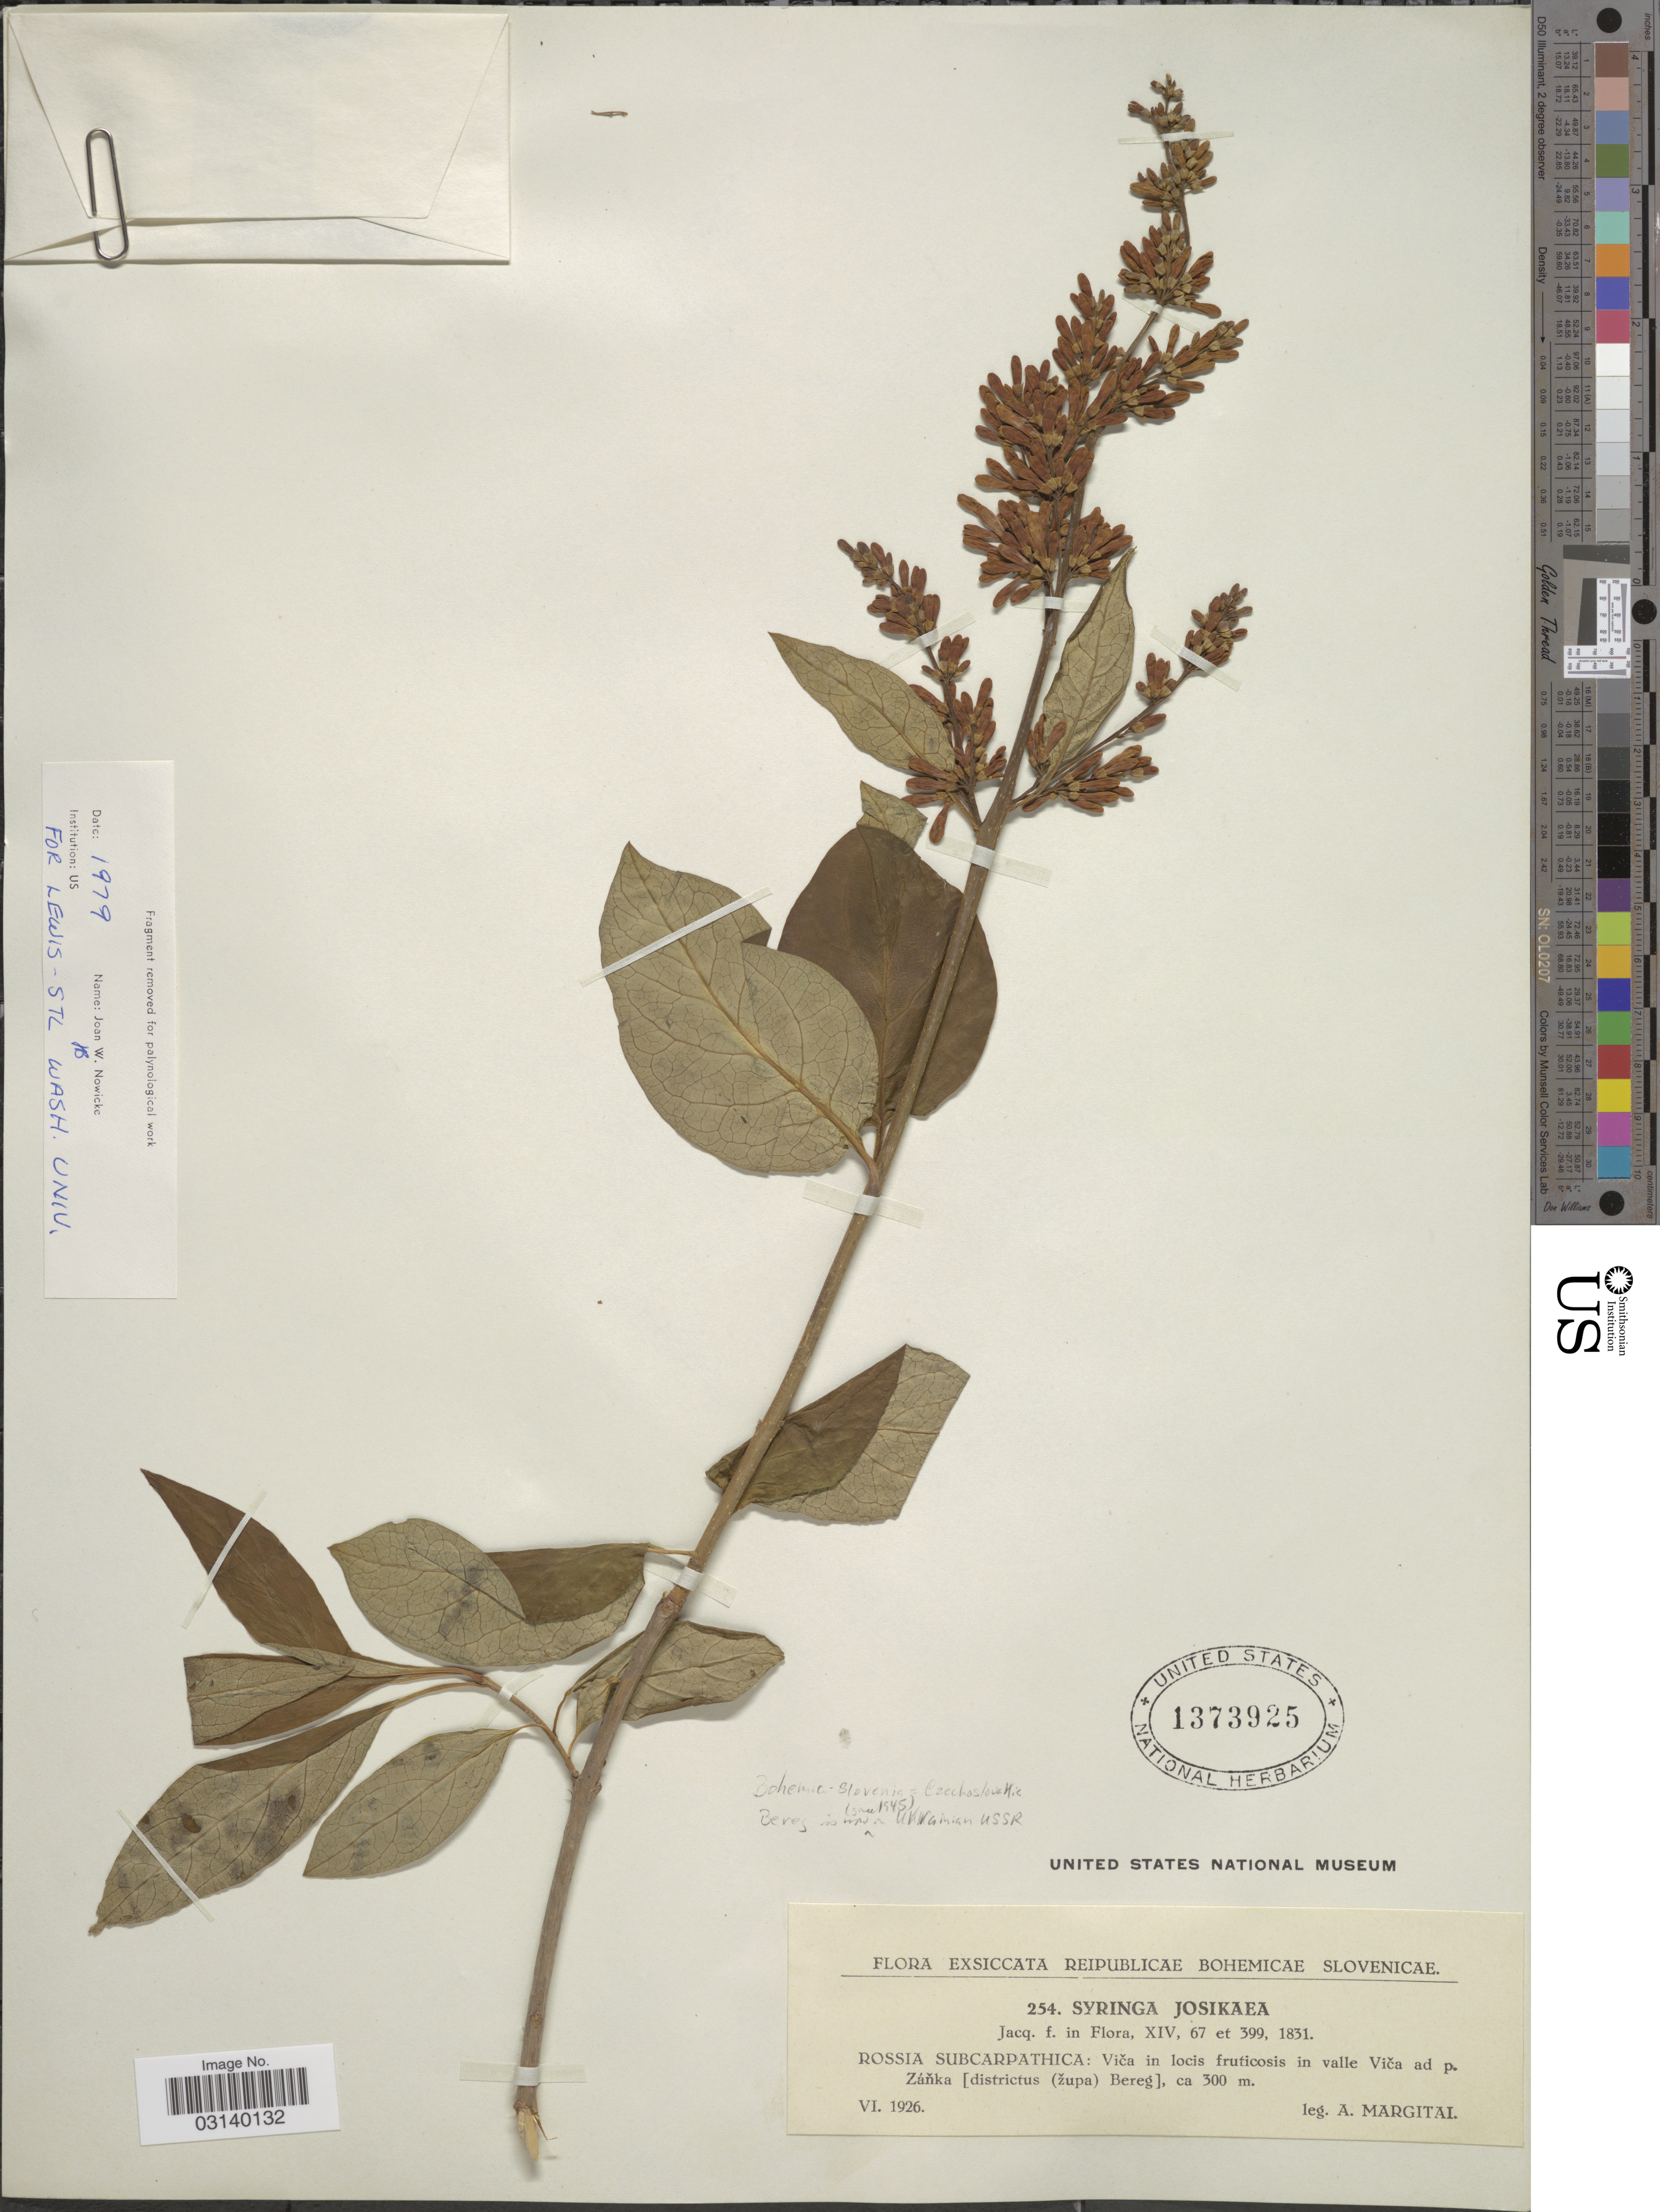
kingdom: Plantae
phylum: Tracheophyta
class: Magnoliopsida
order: Lamiales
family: Oleaceae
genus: Syringa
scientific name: Syringa josikaea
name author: J. Jacq. ex Rchb.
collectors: A. Margittai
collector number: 254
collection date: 1926-06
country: Hungary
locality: Reipublicae Bohemicae Slovenicae. Rossia subcarpathica: Vica in locis fruticosis in valle Vica ad p. Zánka [districtus (zupa) Bereg].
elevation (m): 300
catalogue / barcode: US 1373925